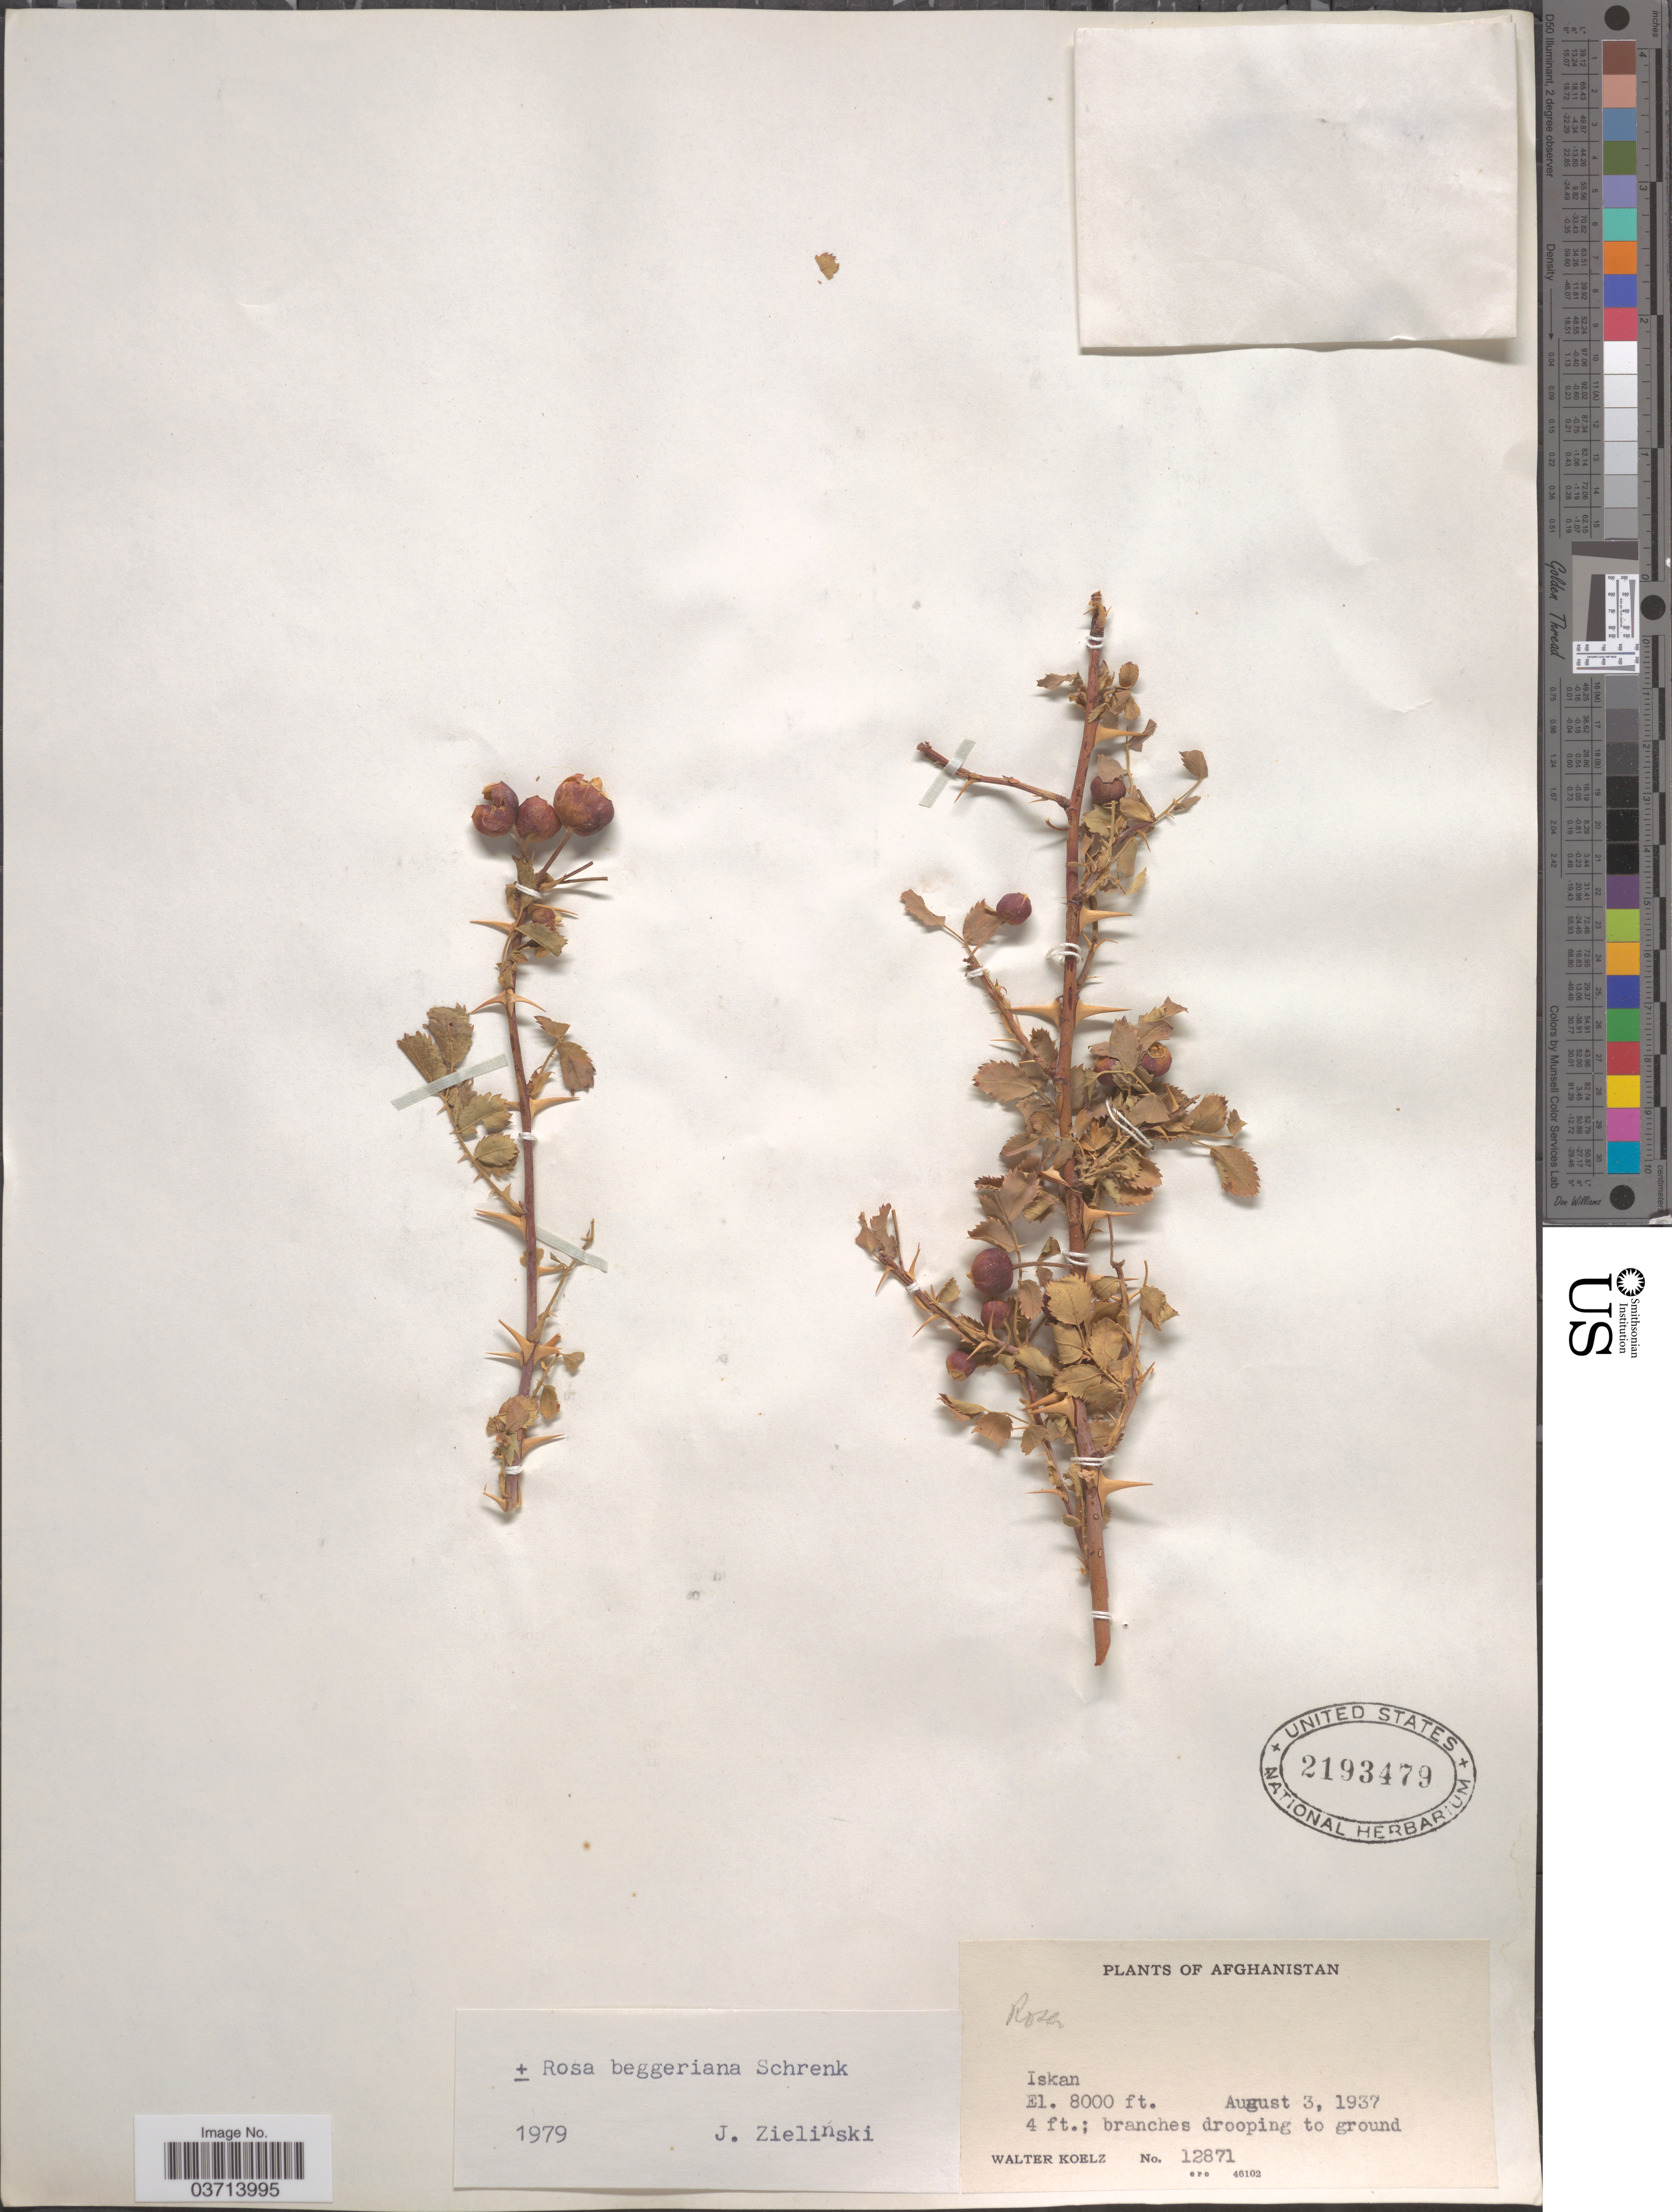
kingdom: Plantae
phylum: Tracheophyta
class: Magnoliopsida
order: Rosales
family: Rosaceae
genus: Rosa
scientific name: Rosa beggeriana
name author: Schrenk ex Fisch. & C.A. Mey.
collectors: W. N. Koelz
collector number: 12871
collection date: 1937-08-03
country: Afghanistan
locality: Iskan.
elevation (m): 2438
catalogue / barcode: US 2193479